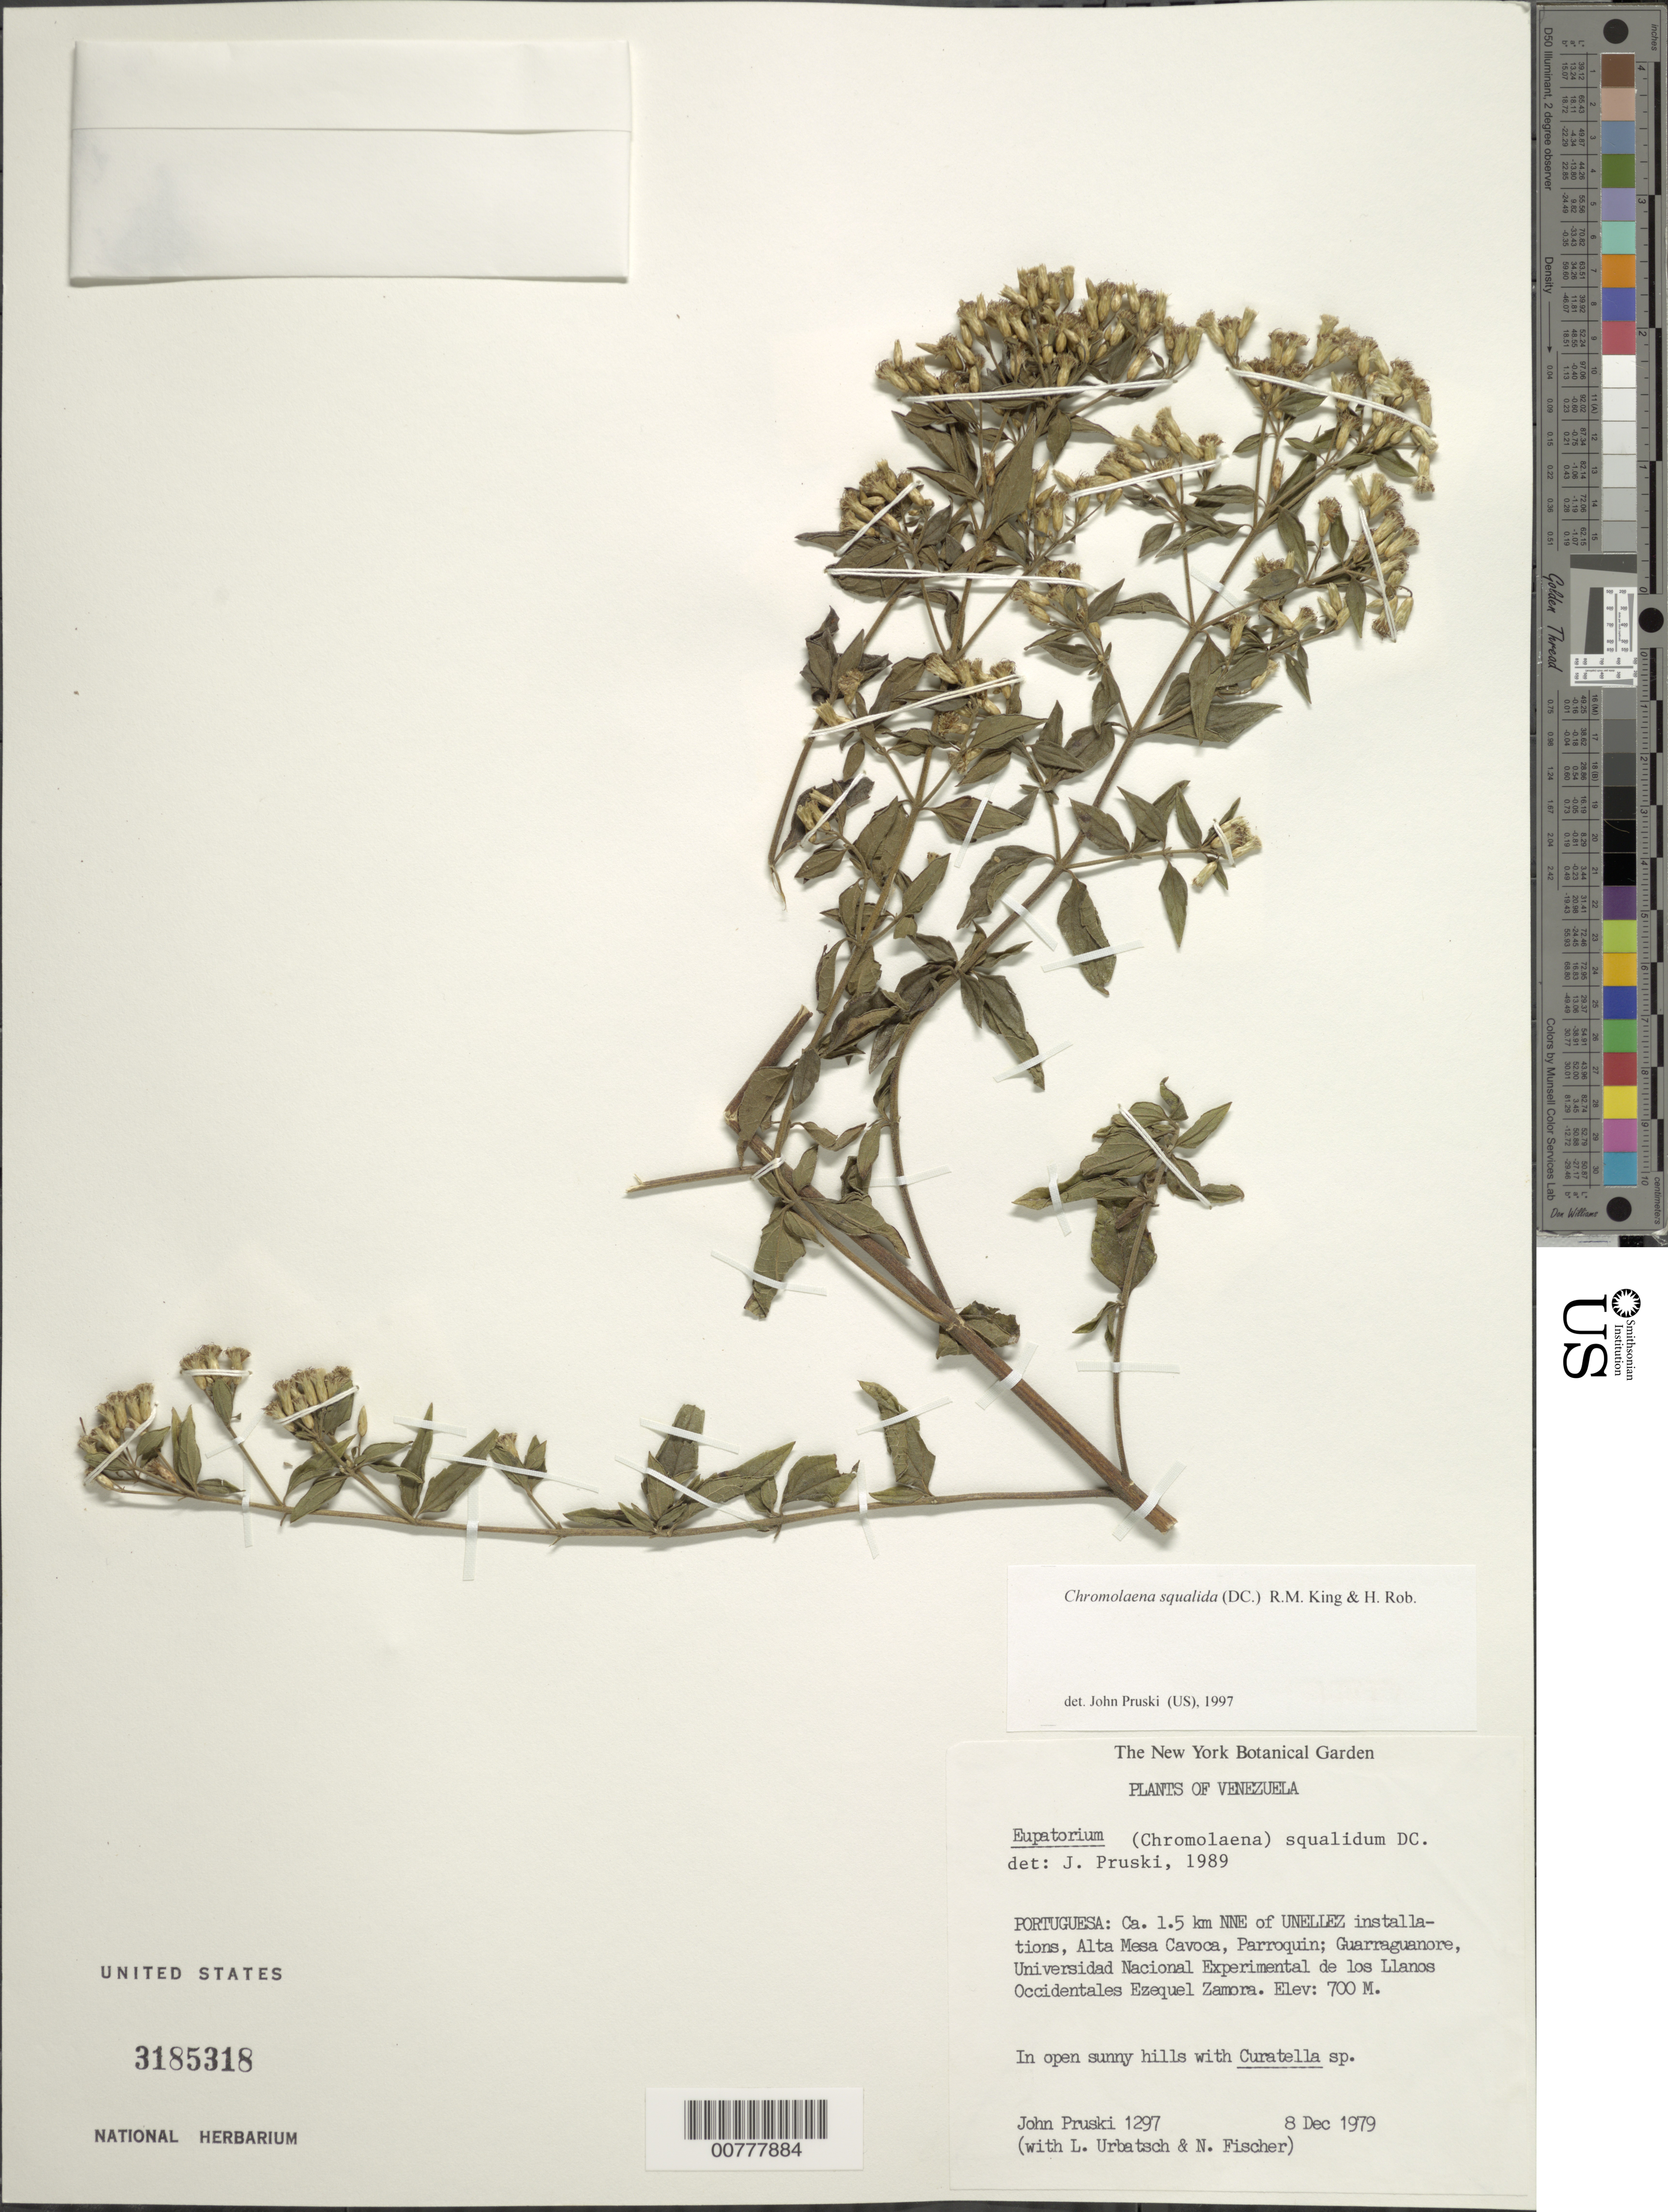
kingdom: Plantae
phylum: Tracheophyta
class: Magnoliopsida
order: Asterales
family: Asteraceae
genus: Chromolaena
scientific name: Chromolaena squalida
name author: (DC.) R.M. King & H. Rob.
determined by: Pruski, J. F.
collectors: J. F. Pruski, L. Urbatsch & N. Fischer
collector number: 1297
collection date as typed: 8-Dec-79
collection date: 1979-12-08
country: Venezuela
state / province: Portuguesa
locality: UNELLEZ installations, ca 1.5 km NNE of, Alta Mesa Cavoca, Parroquin; Guarraguanore, U Nacional Experimental de los Llanos Occidentales Ezequel Zamora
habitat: Open sunny hills with Curatella sp.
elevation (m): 700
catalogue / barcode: US 3185318